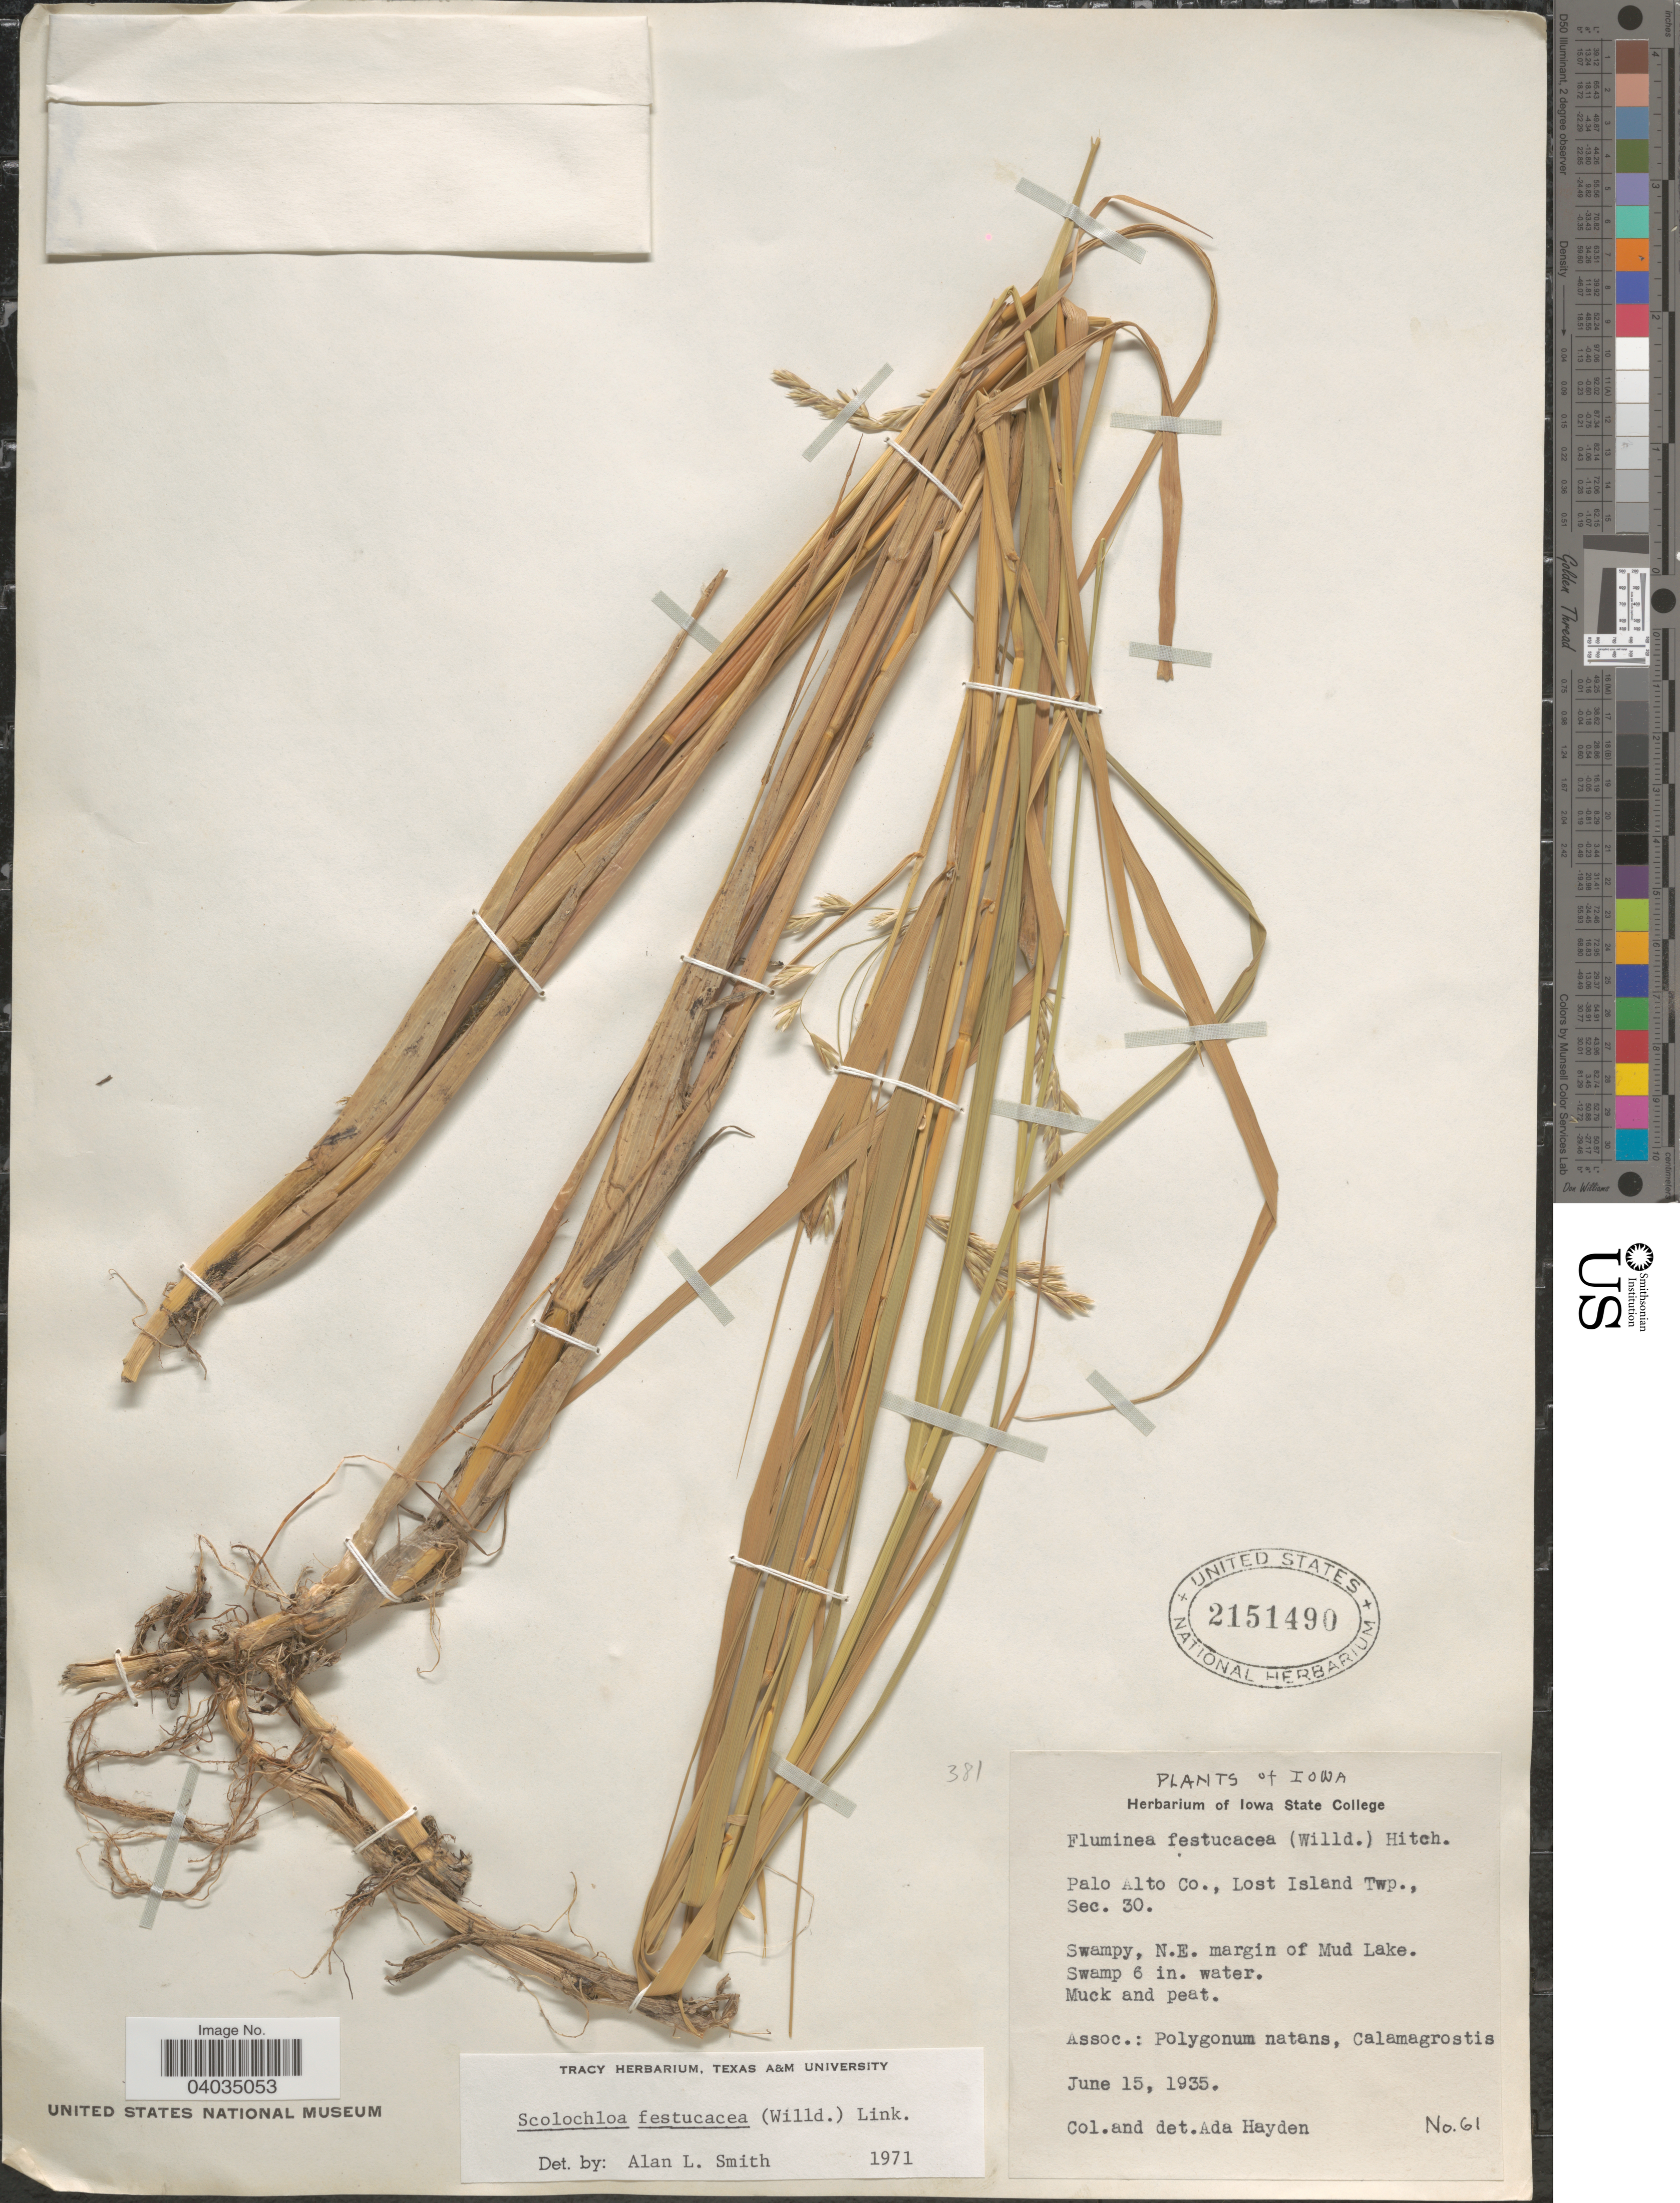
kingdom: Plantae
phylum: Tracheophyta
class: Liliopsida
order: Poales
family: Poaceae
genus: Scolochloa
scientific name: Scolochloa festucacea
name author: (Willd.) Link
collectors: Ada Hayden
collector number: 61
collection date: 1935-06-15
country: United States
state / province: Iowa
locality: Palo Alto Co., Lost Island Twp., Sec. 30. Swampy, N.E. margin of Mud Lake.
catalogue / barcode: US 2151490